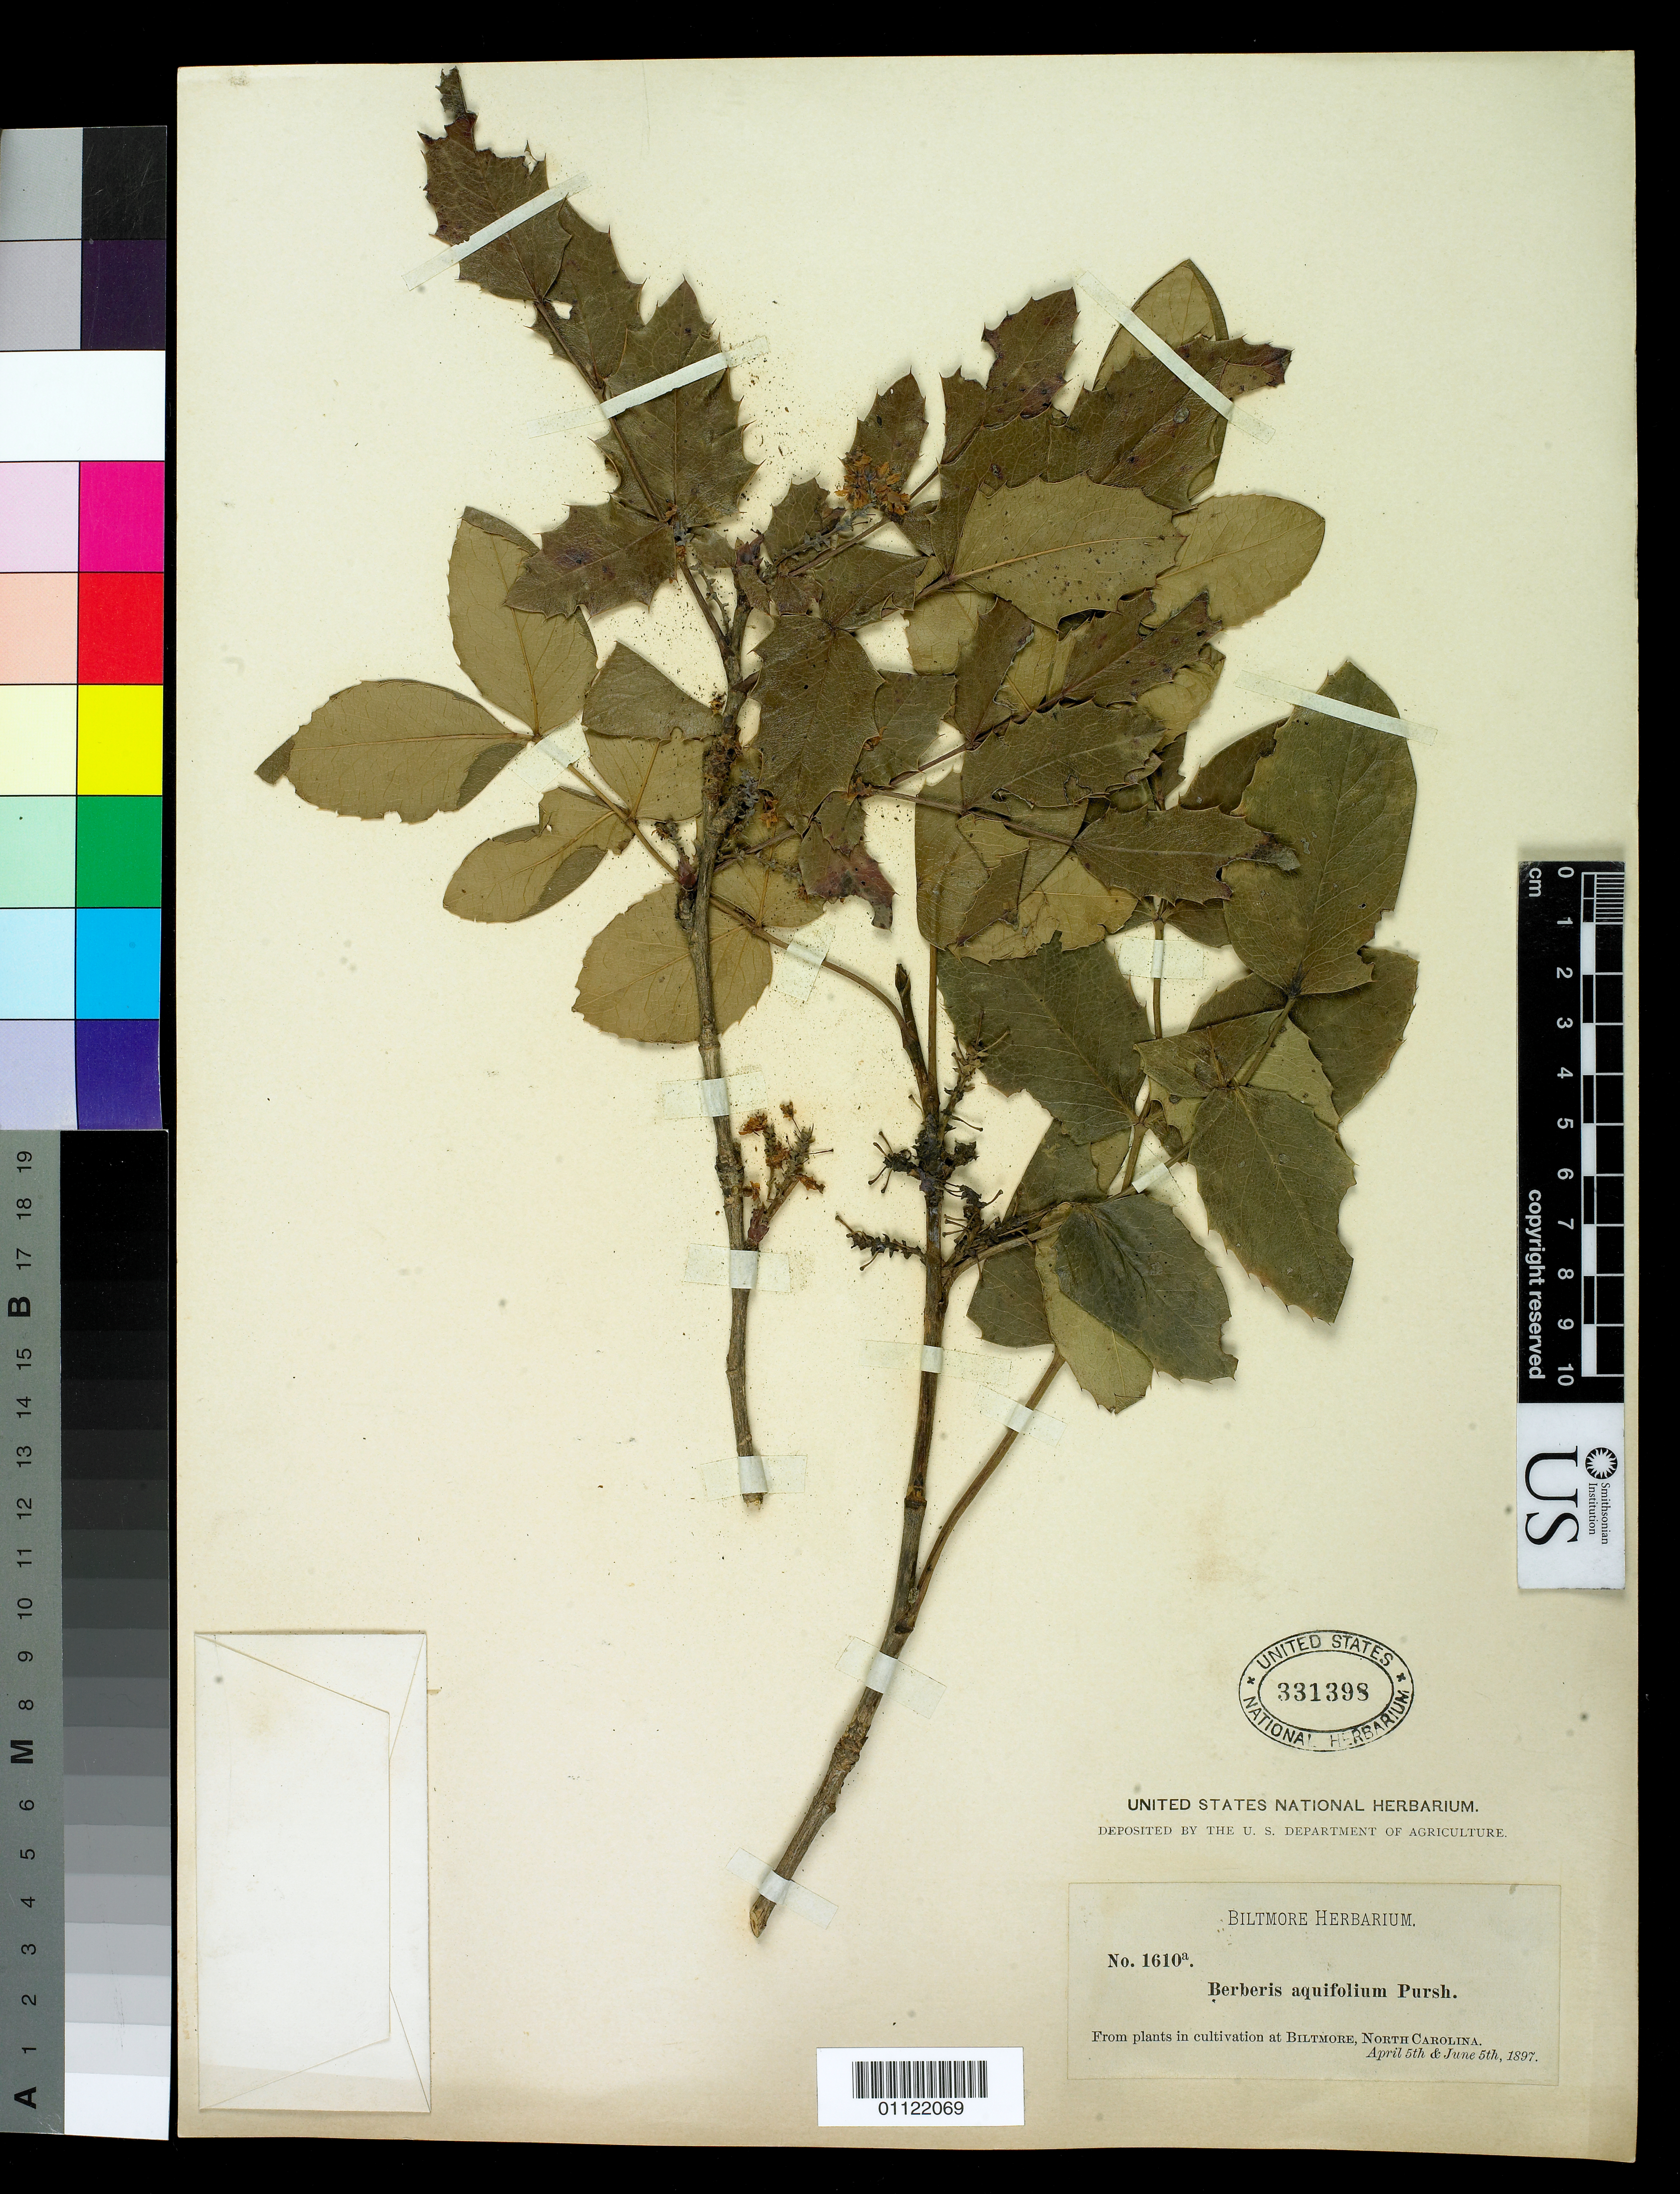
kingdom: Plantae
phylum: Tracheophyta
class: Magnoliopsida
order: Ranunculales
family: Berberidaceae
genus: Berberis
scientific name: Berberis aquifolium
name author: Pursh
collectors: ex herb. Biltmore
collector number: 1610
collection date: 1897-04-05,1897-06-05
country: United States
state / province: North Carolina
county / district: Buncombe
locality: Biltmore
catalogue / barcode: US 331398